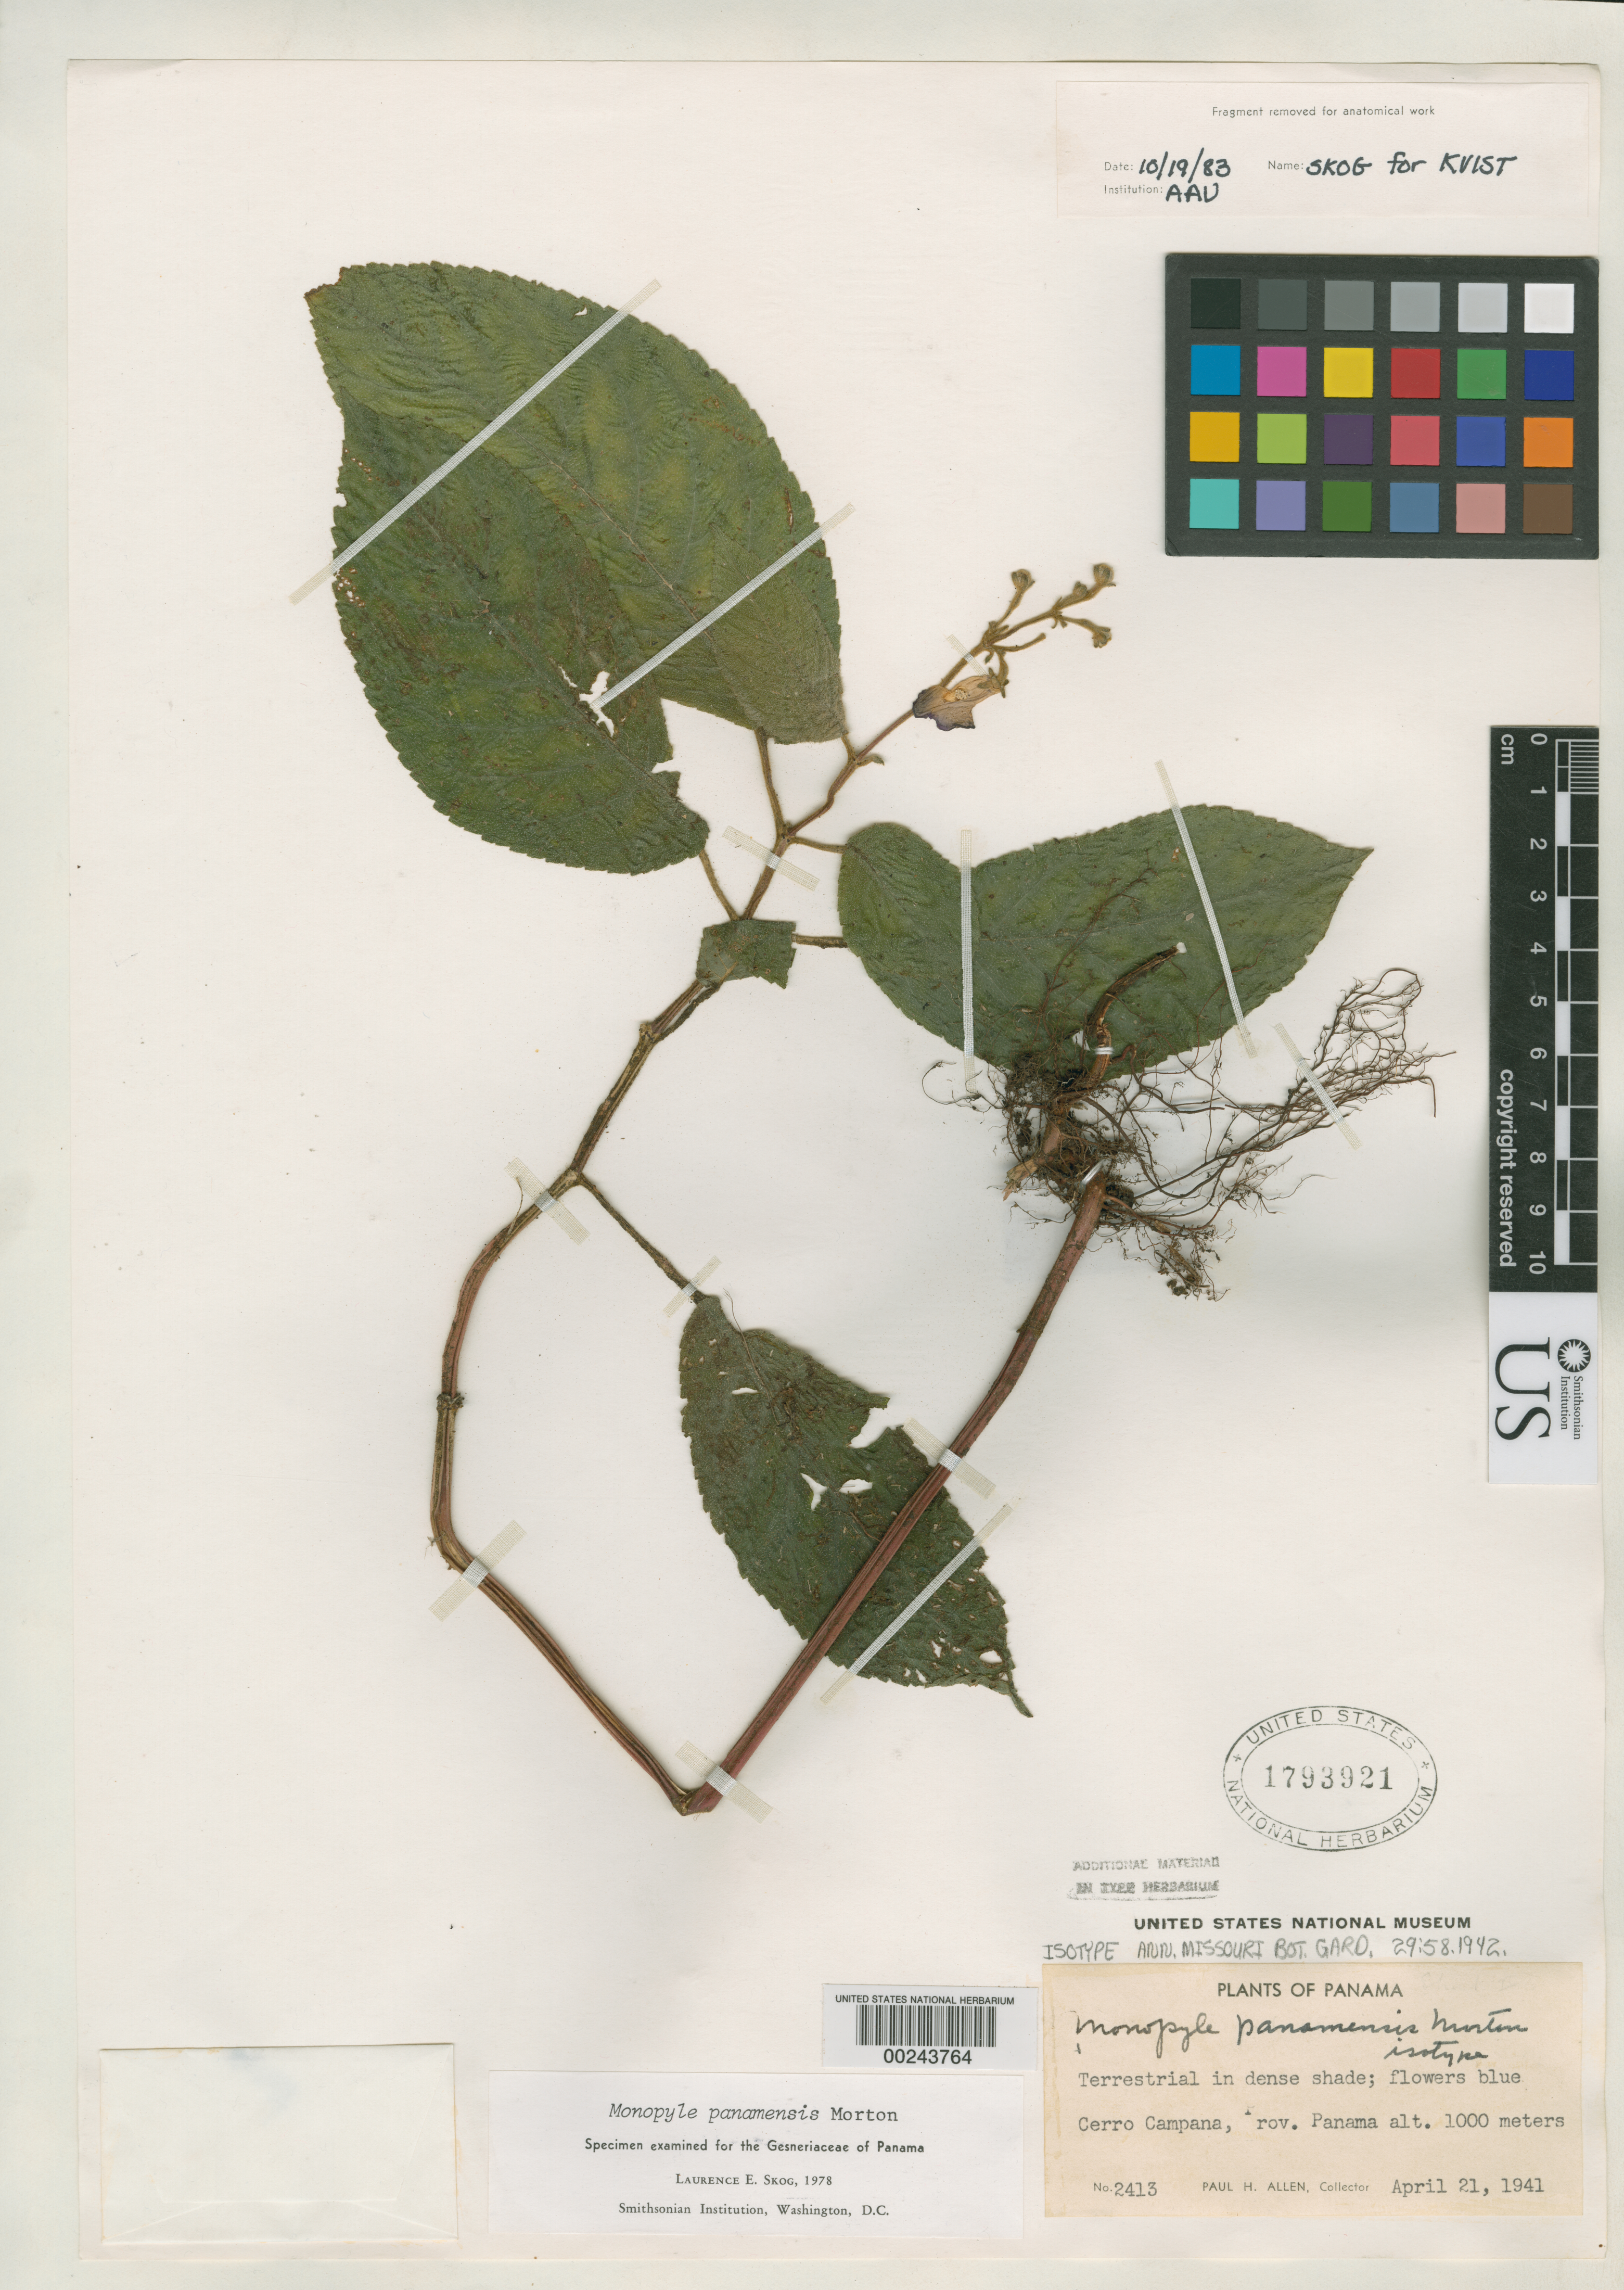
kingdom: Plantae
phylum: Tracheophyta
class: Magnoliopsida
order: Lamiales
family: Gesneriaceae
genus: Monopyle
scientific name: Monopyle panamensis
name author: C.V. Morton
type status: Isotype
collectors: P. H. Allen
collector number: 2413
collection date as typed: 21 Apr 1941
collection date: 1941-04-21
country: Panama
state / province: Panamá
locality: Cerro Campana.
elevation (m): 1000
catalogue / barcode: US 1793921